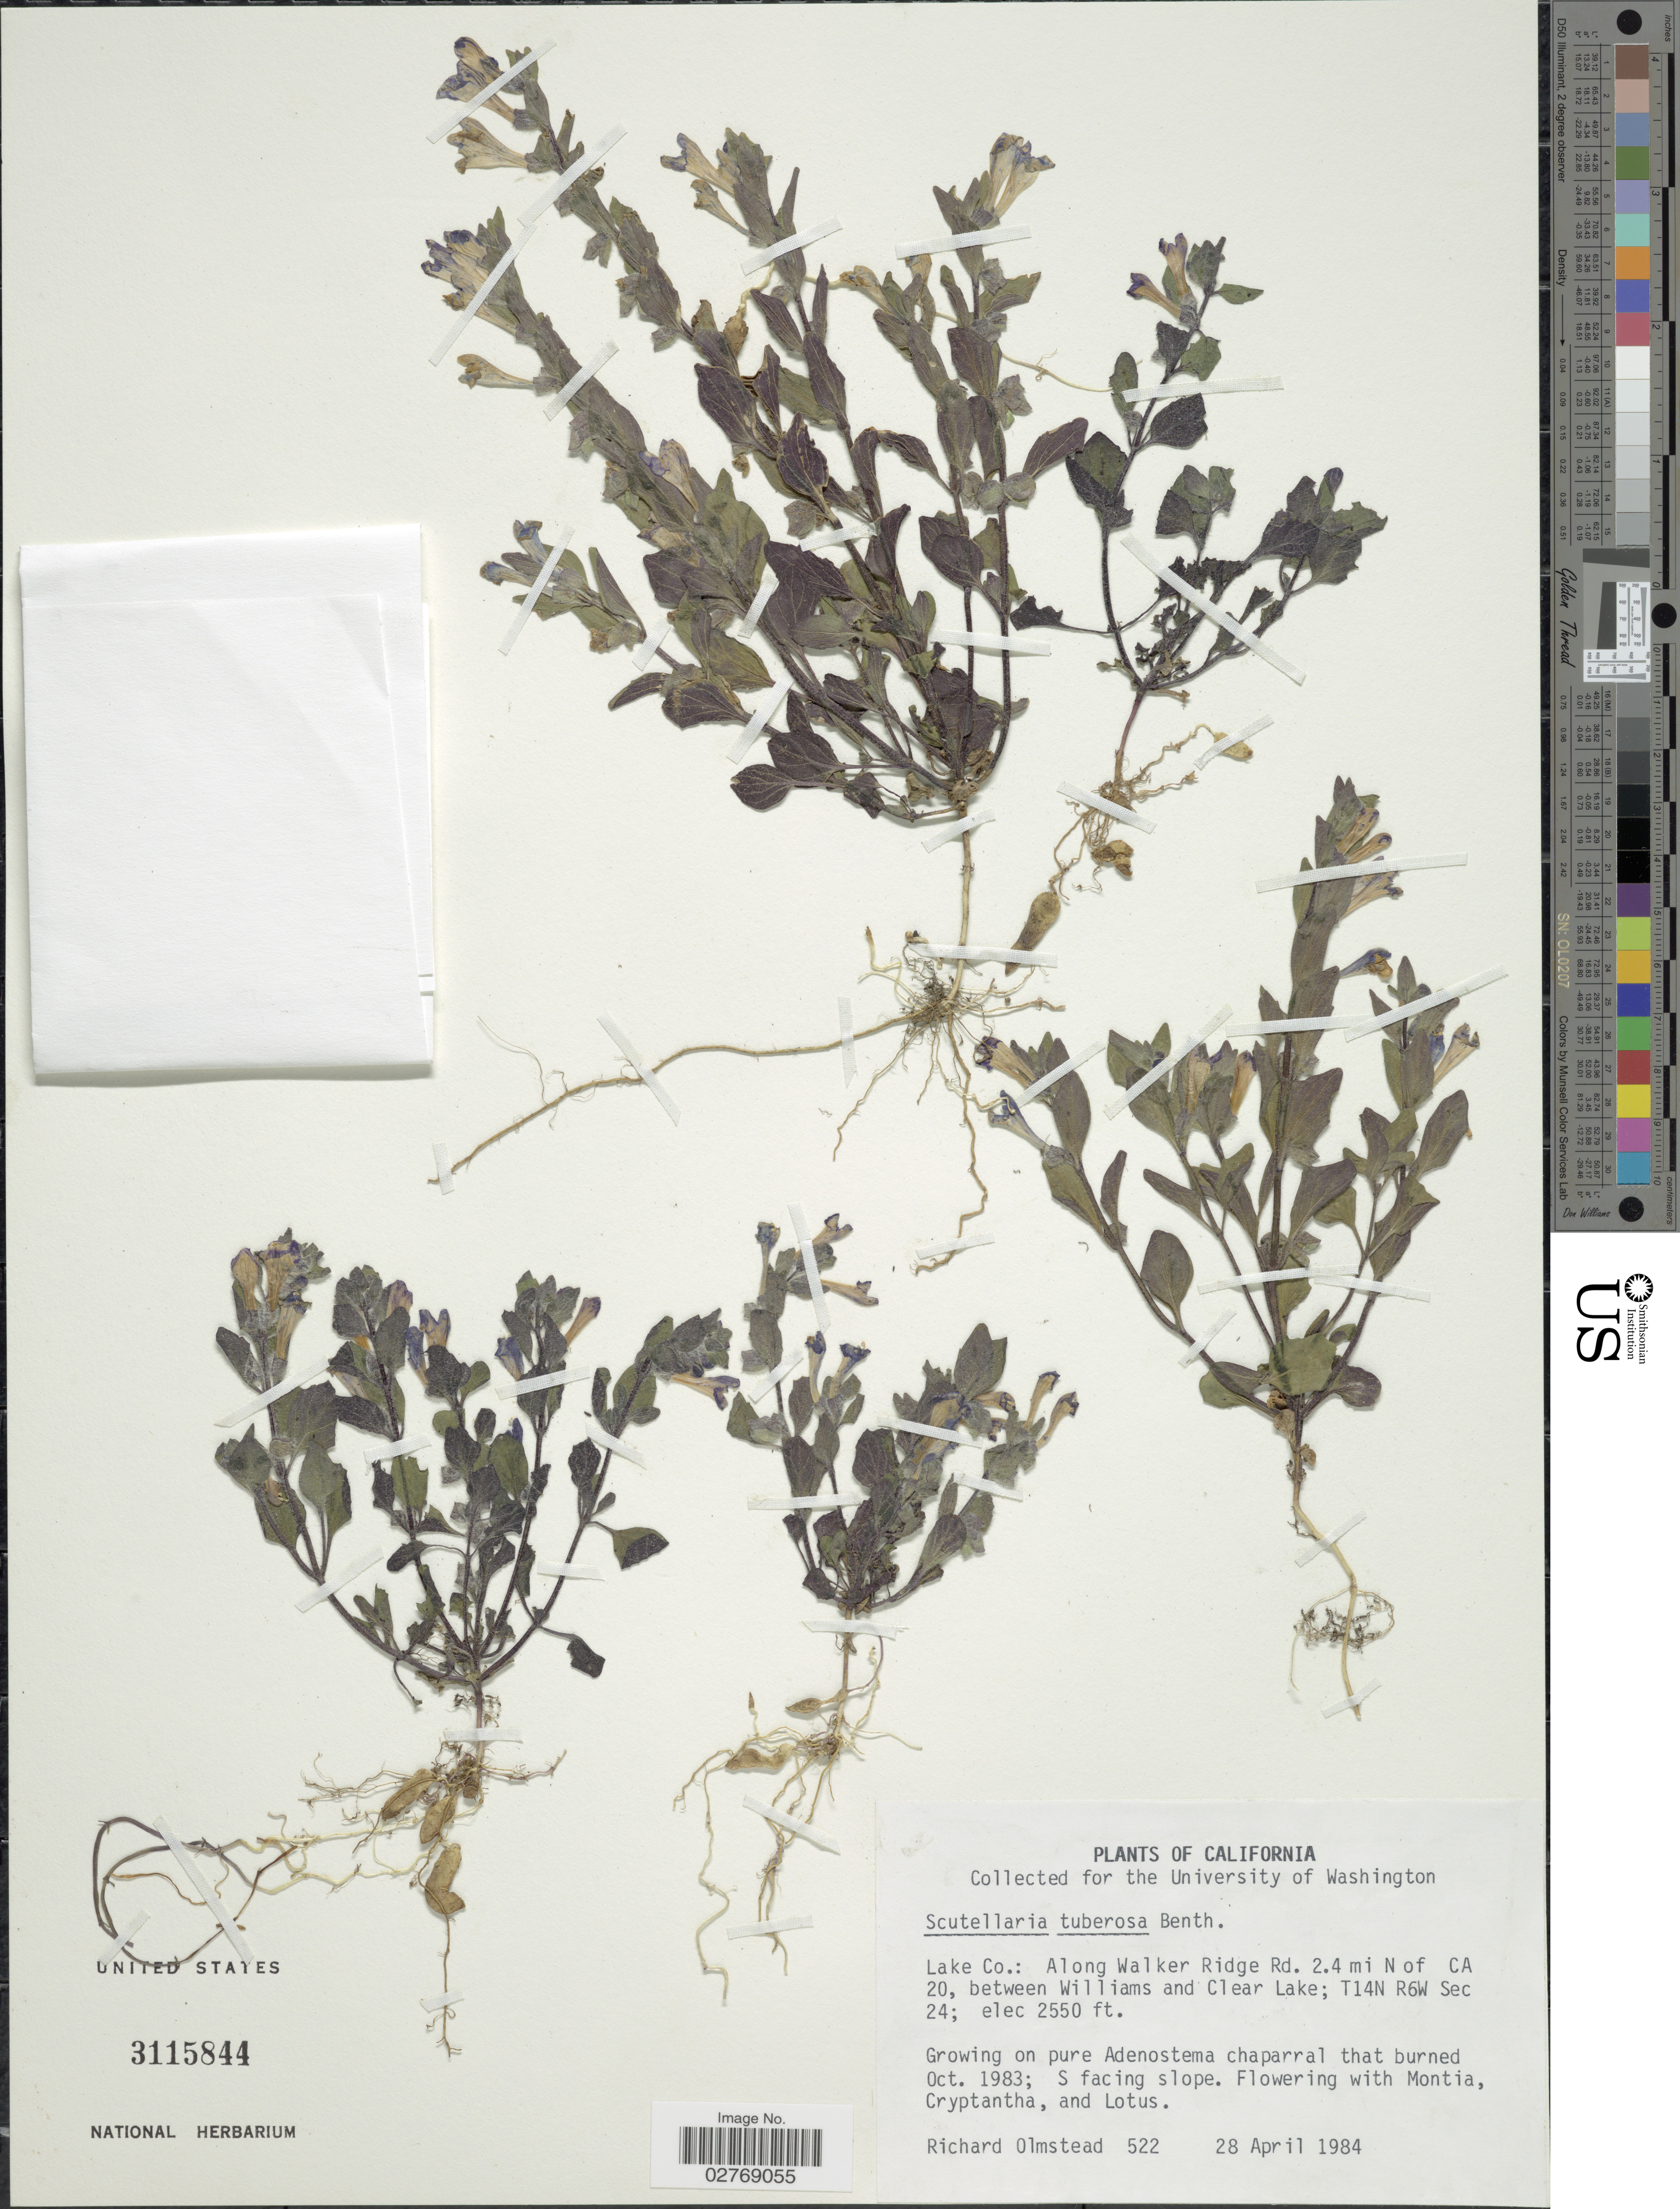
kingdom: Plantae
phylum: Tracheophyta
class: Magnoliopsida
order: Lamiales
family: Lamiaceae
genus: Scutellaria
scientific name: Scutellaria tuberosa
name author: Benth.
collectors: R. Olmstead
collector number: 522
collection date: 1984-04-28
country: United States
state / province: California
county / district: Lake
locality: Lake Co. Along Walker Ridge Rd. 2.4 mi N of CA 20, between Williams and Clear Lake, T14N R6W Sec 24.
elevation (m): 777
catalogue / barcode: US 3115844